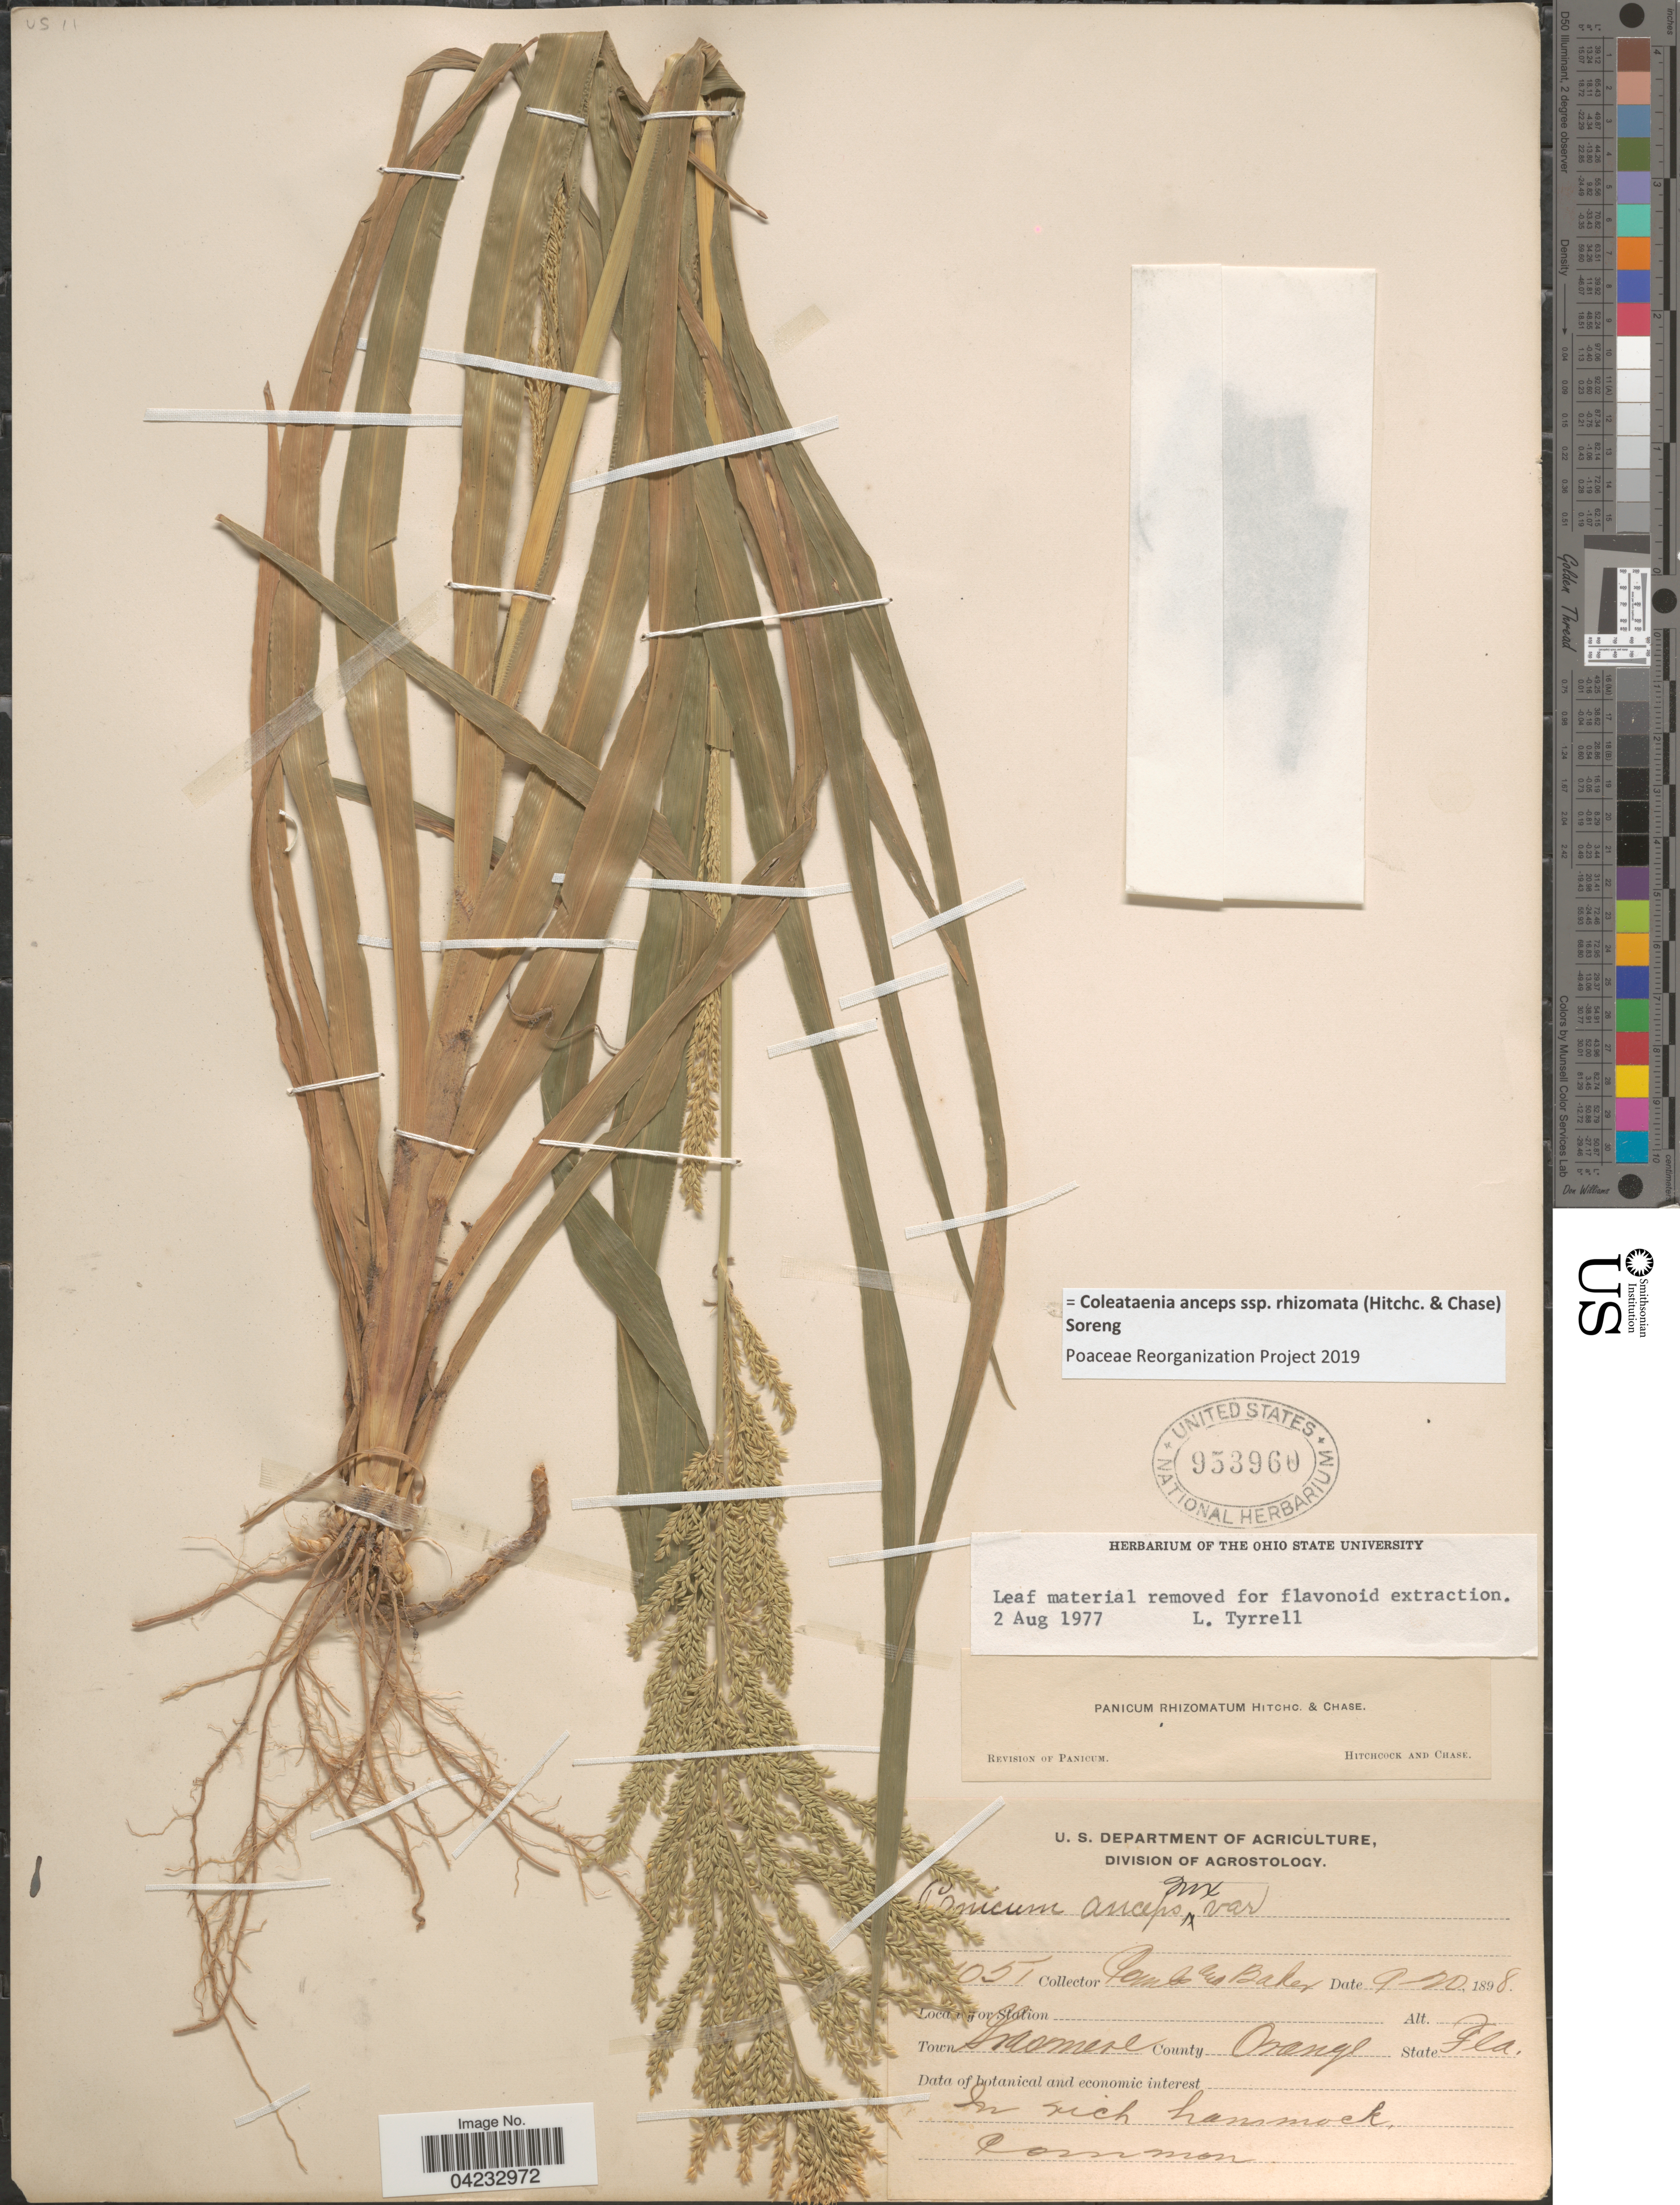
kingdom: Plantae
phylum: Tracheophyta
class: Liliopsida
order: Poales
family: Poaceae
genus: Coleataenia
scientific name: Coleataenia anceps subsp. rhizomata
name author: (Hitchc. & Chase) Soreng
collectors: -. Combs & -- Baker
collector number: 1051*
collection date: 1898-09-20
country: United States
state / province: Florida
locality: Town Grasmere. County Orange.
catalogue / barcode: US 953960